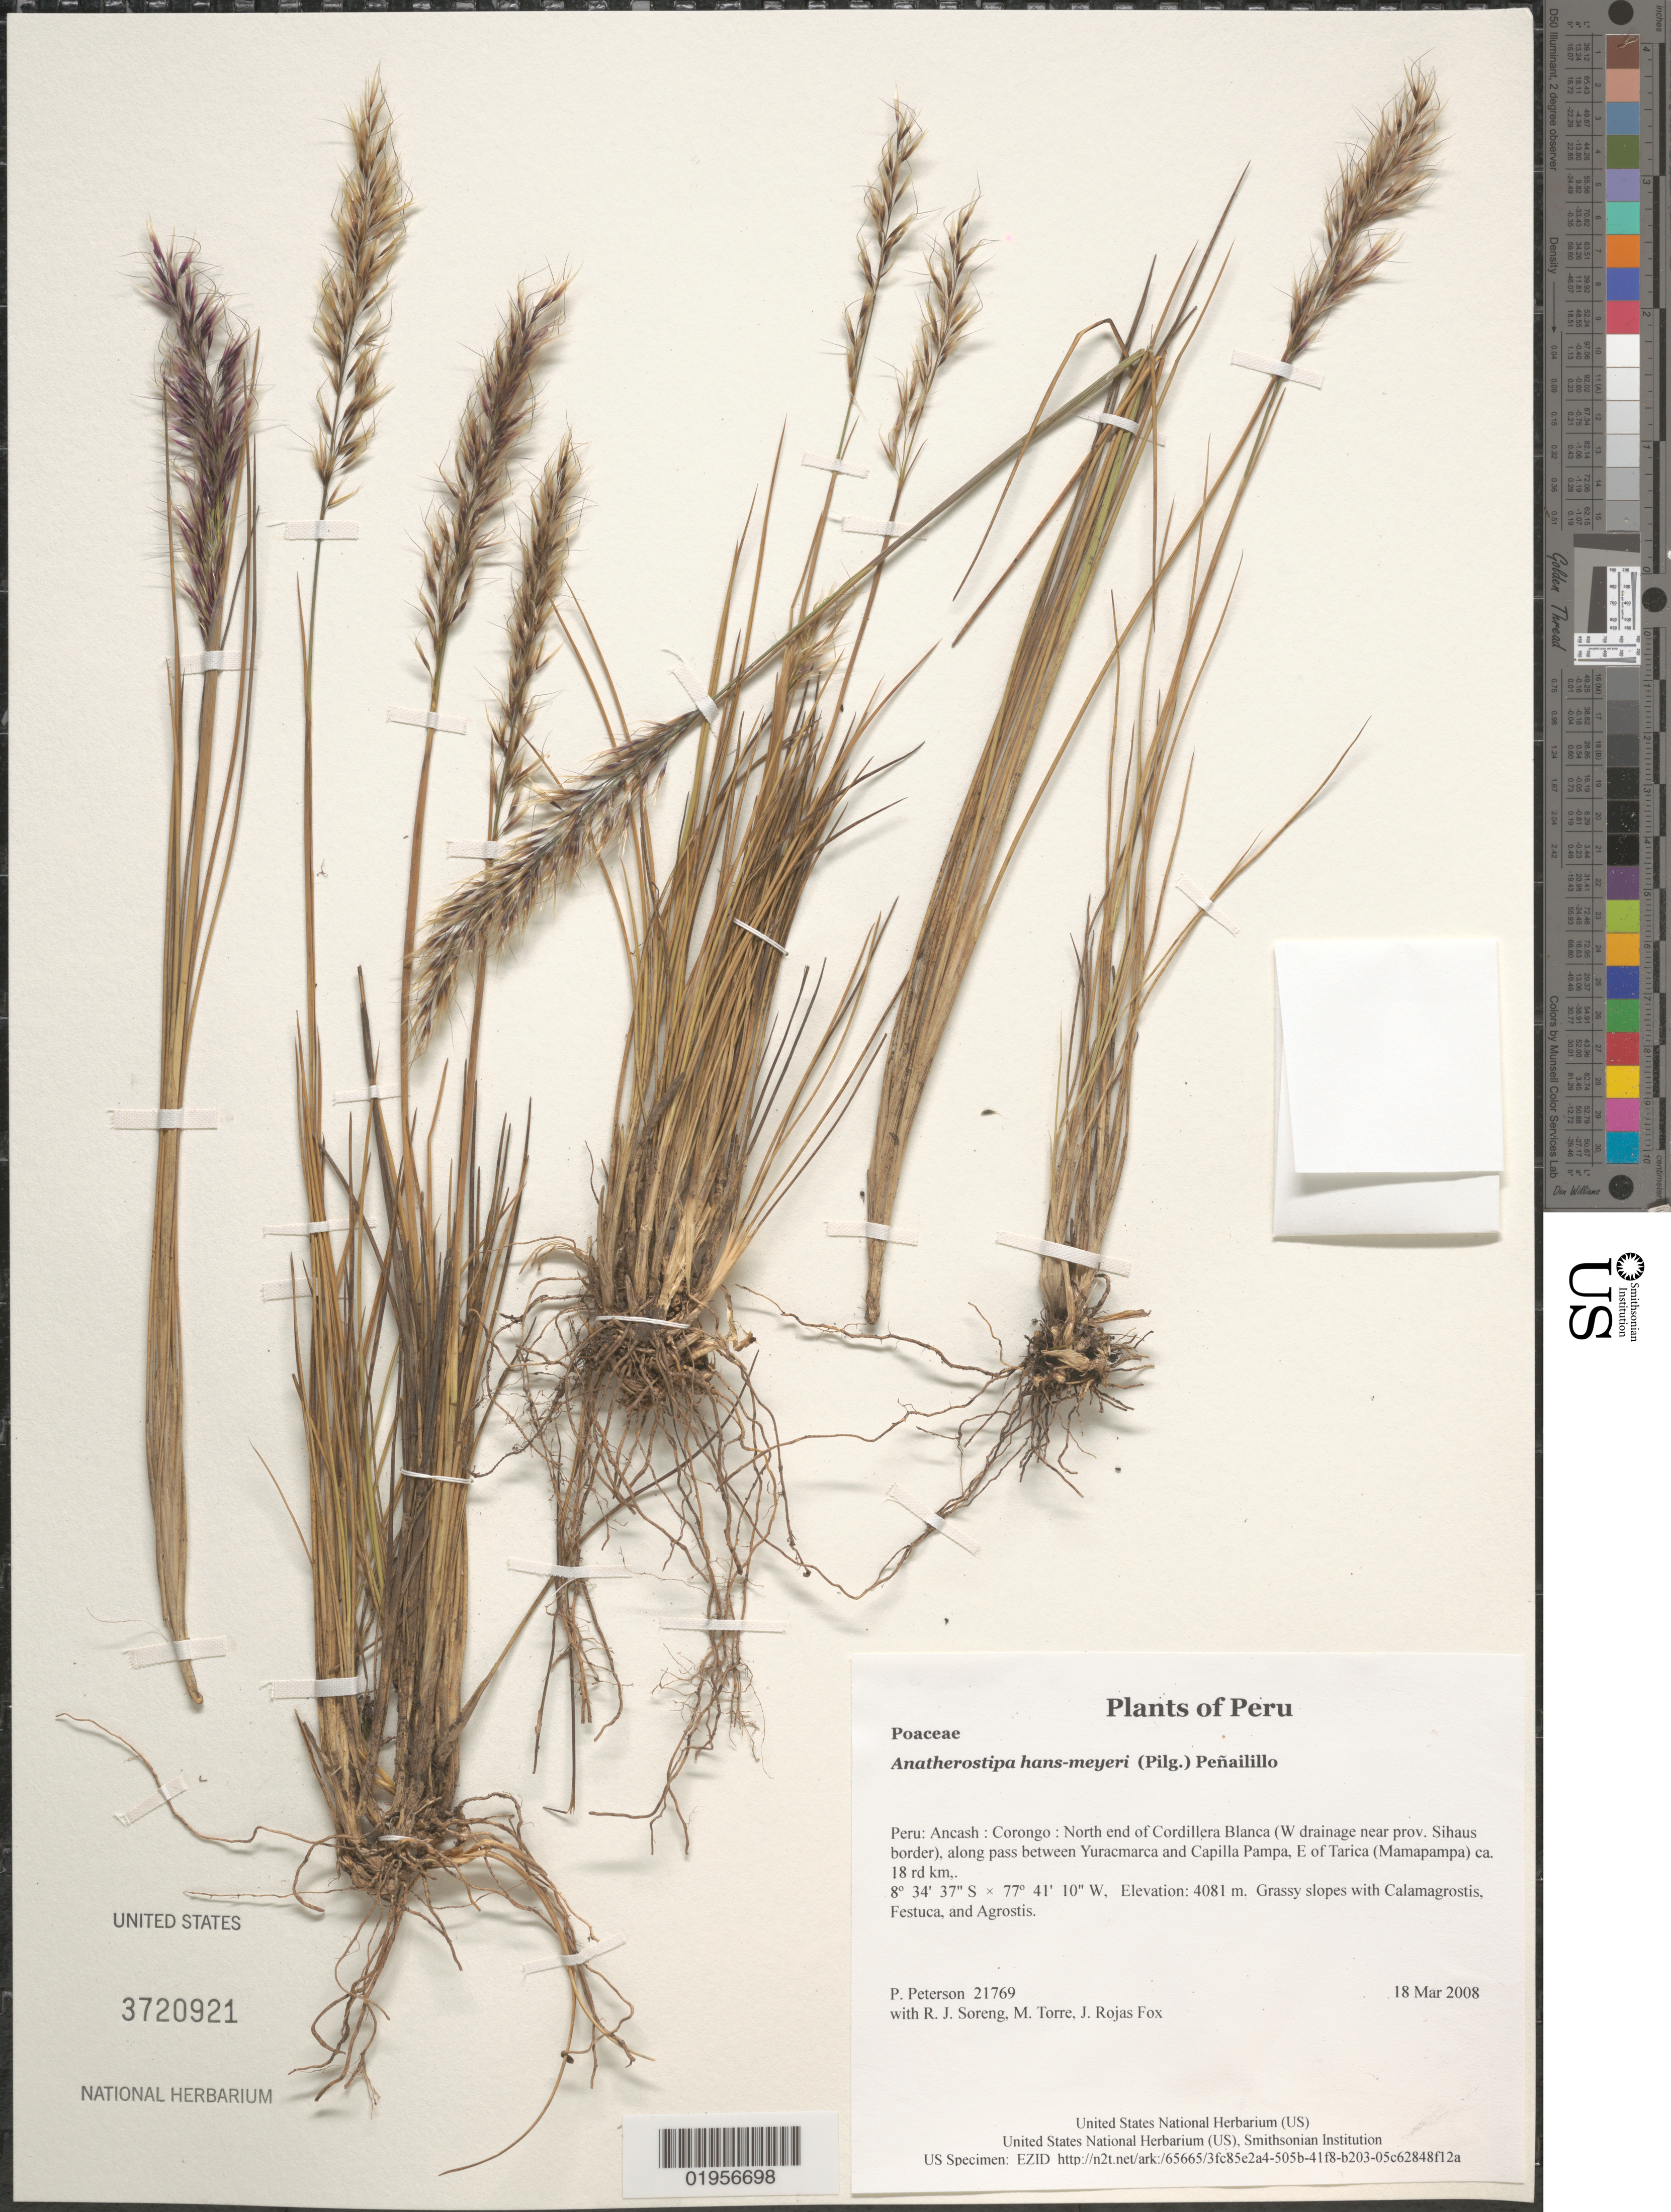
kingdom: Plantae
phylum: Tracheophyta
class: Liliopsida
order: Poales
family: Poaceae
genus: Anatherostipa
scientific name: Anatherostipa hans-meyeri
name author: (Pilg.) Peñailillo B.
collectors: P. M. Peterson, R. J. Soreng, M. Torre & J. Rojas Fox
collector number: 21769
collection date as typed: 18 Mar 2008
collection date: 2008-03-18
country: Peru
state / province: Ancash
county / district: Corongo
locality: North end of Cordillera Blanca (W drainage near prov. Sihaus border), along pass between Yuracmarca and Capilla Pampa, E of Tarica (Mamapampa) ca. 18 rd km,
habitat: Grassy slopes with Calamagrostis, Festuca, and Agrostis.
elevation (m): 4081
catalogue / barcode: US 3720921